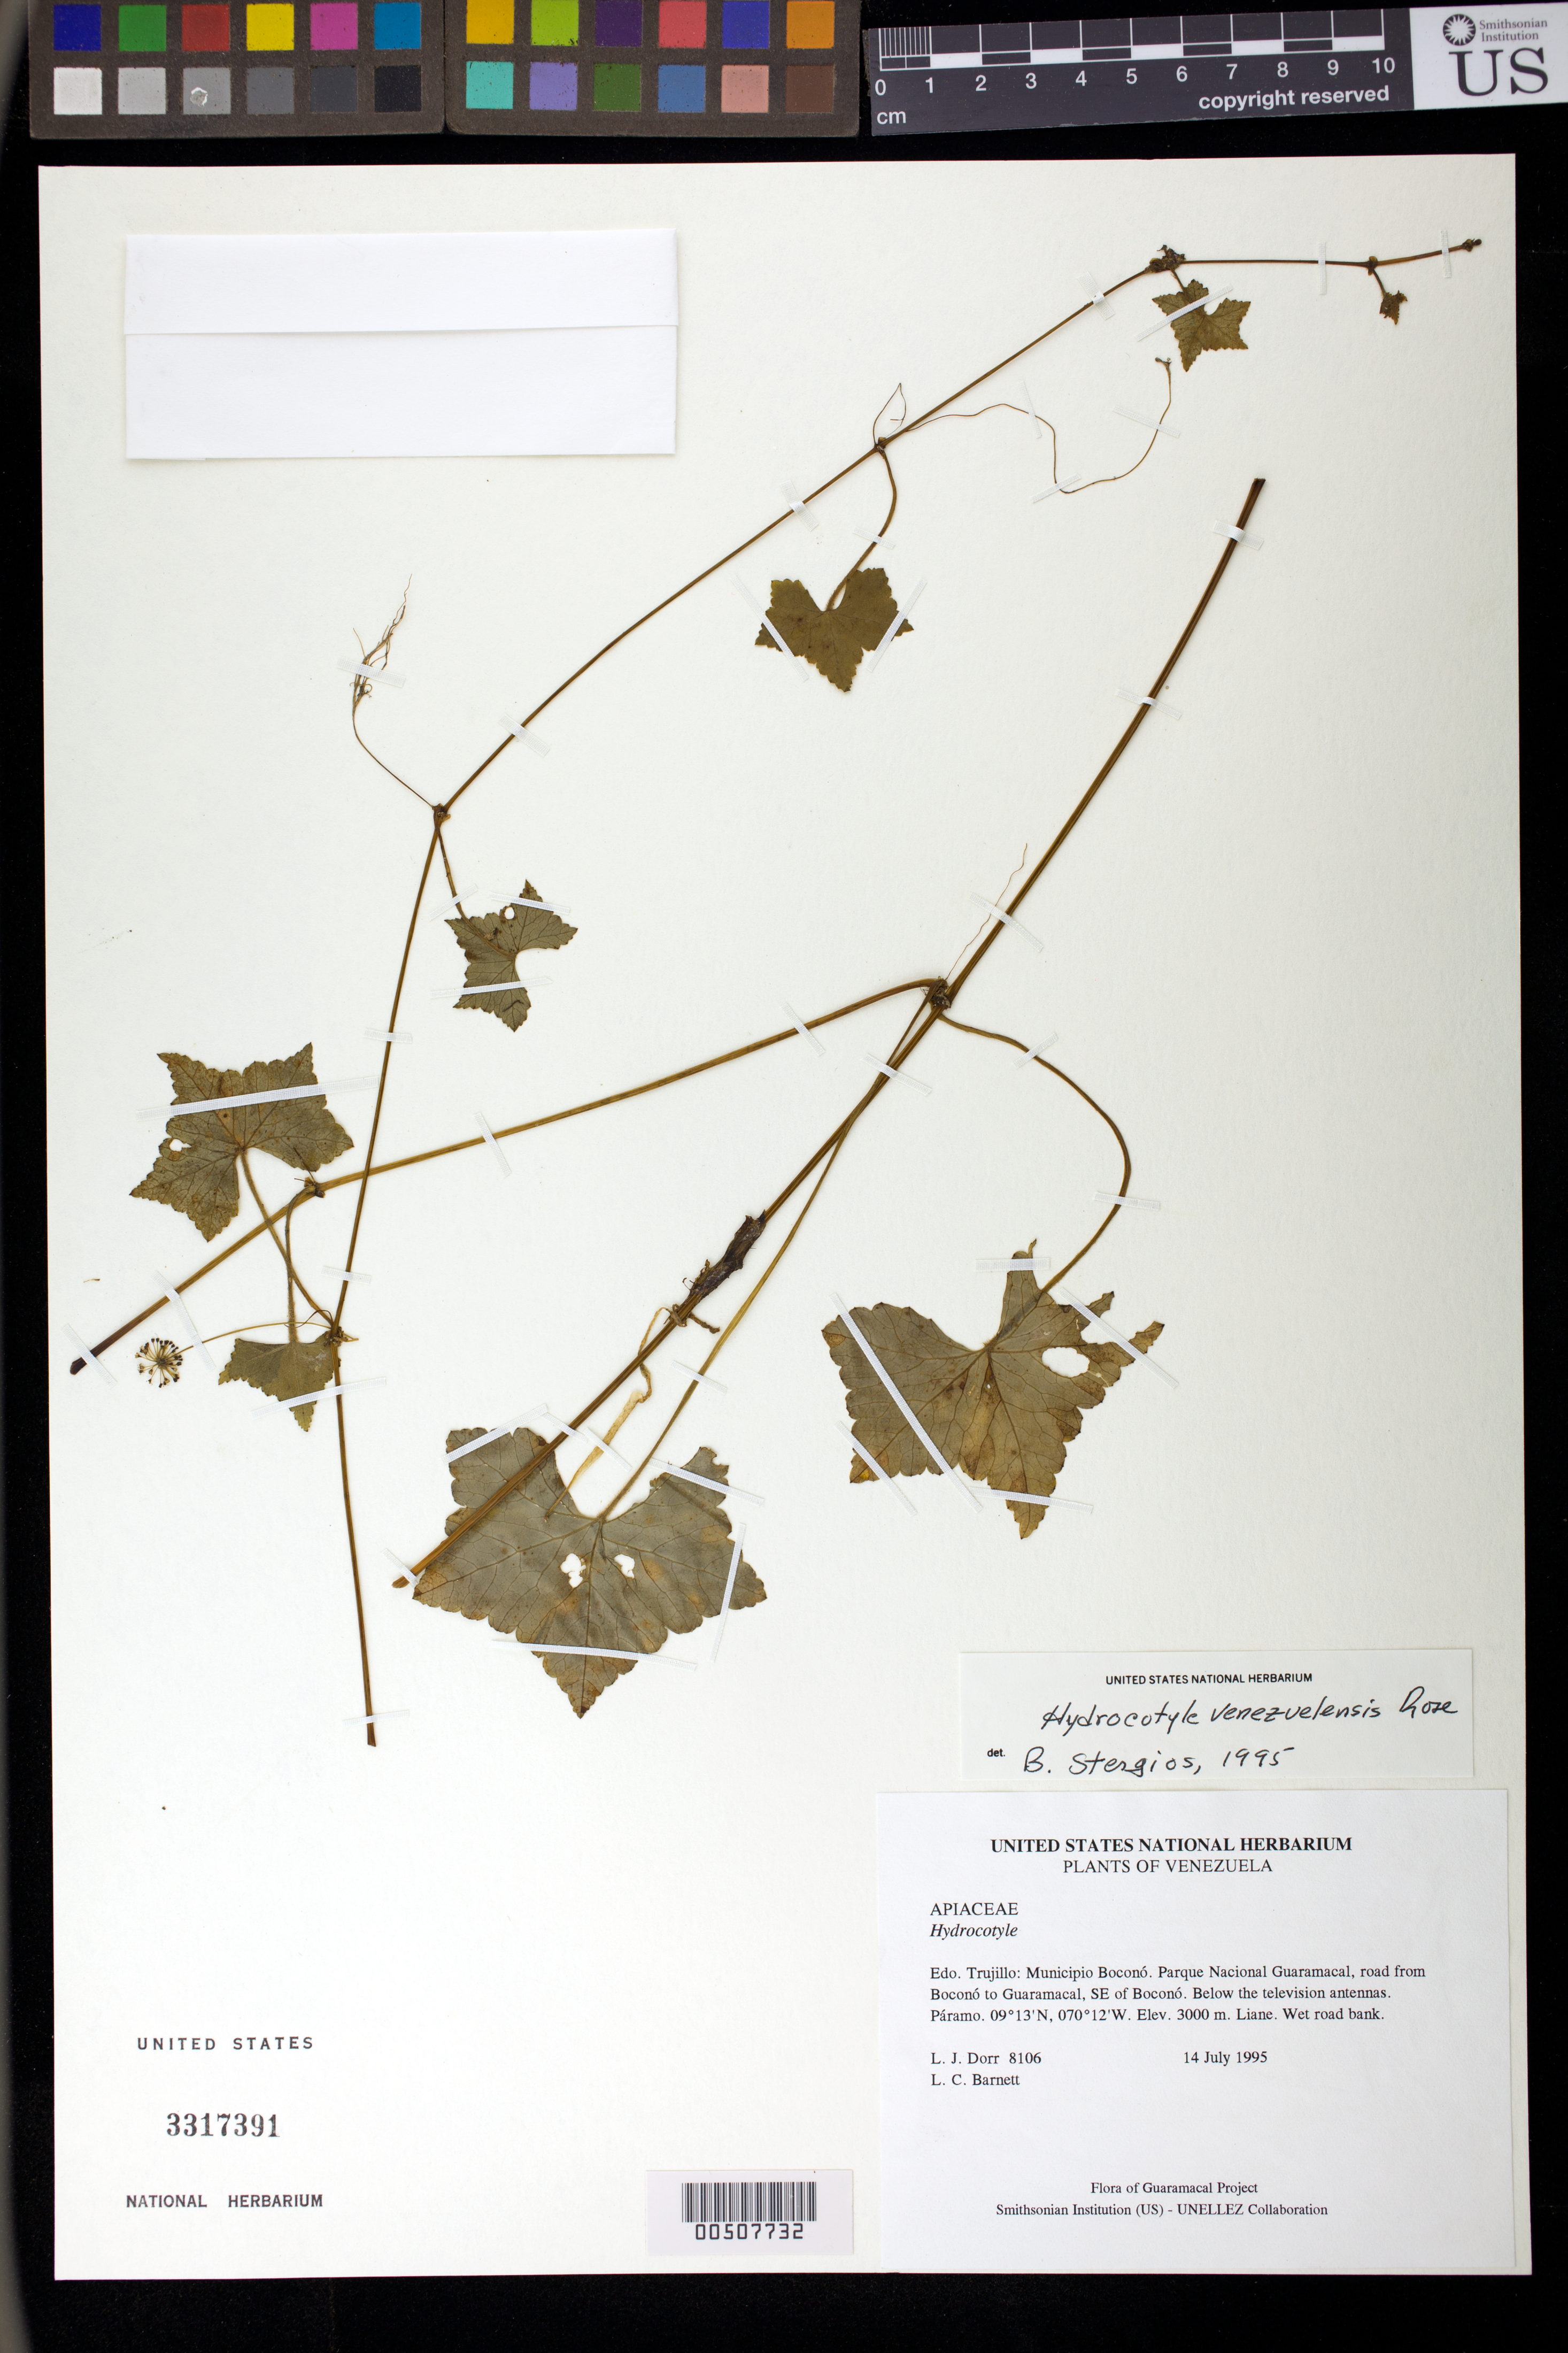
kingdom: Plantae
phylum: Tracheophyta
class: Magnoliopsida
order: Apiales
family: Araliaceae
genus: Hydrocotyle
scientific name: Hydrocotyle venezuelensis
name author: Rose ex Mathias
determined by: Stergios, B. G.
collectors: L. J. Dorr & L. C. Barnett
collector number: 8106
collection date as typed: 14 Jul 1995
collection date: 1995-07-14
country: Venezuela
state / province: Trujillo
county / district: Boconó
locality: Parque Nacional Guaramacal, road from Boconó to Guaramacal, SE of Boconó. Below the television antennas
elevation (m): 3000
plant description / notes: PORT, US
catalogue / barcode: US 3317391